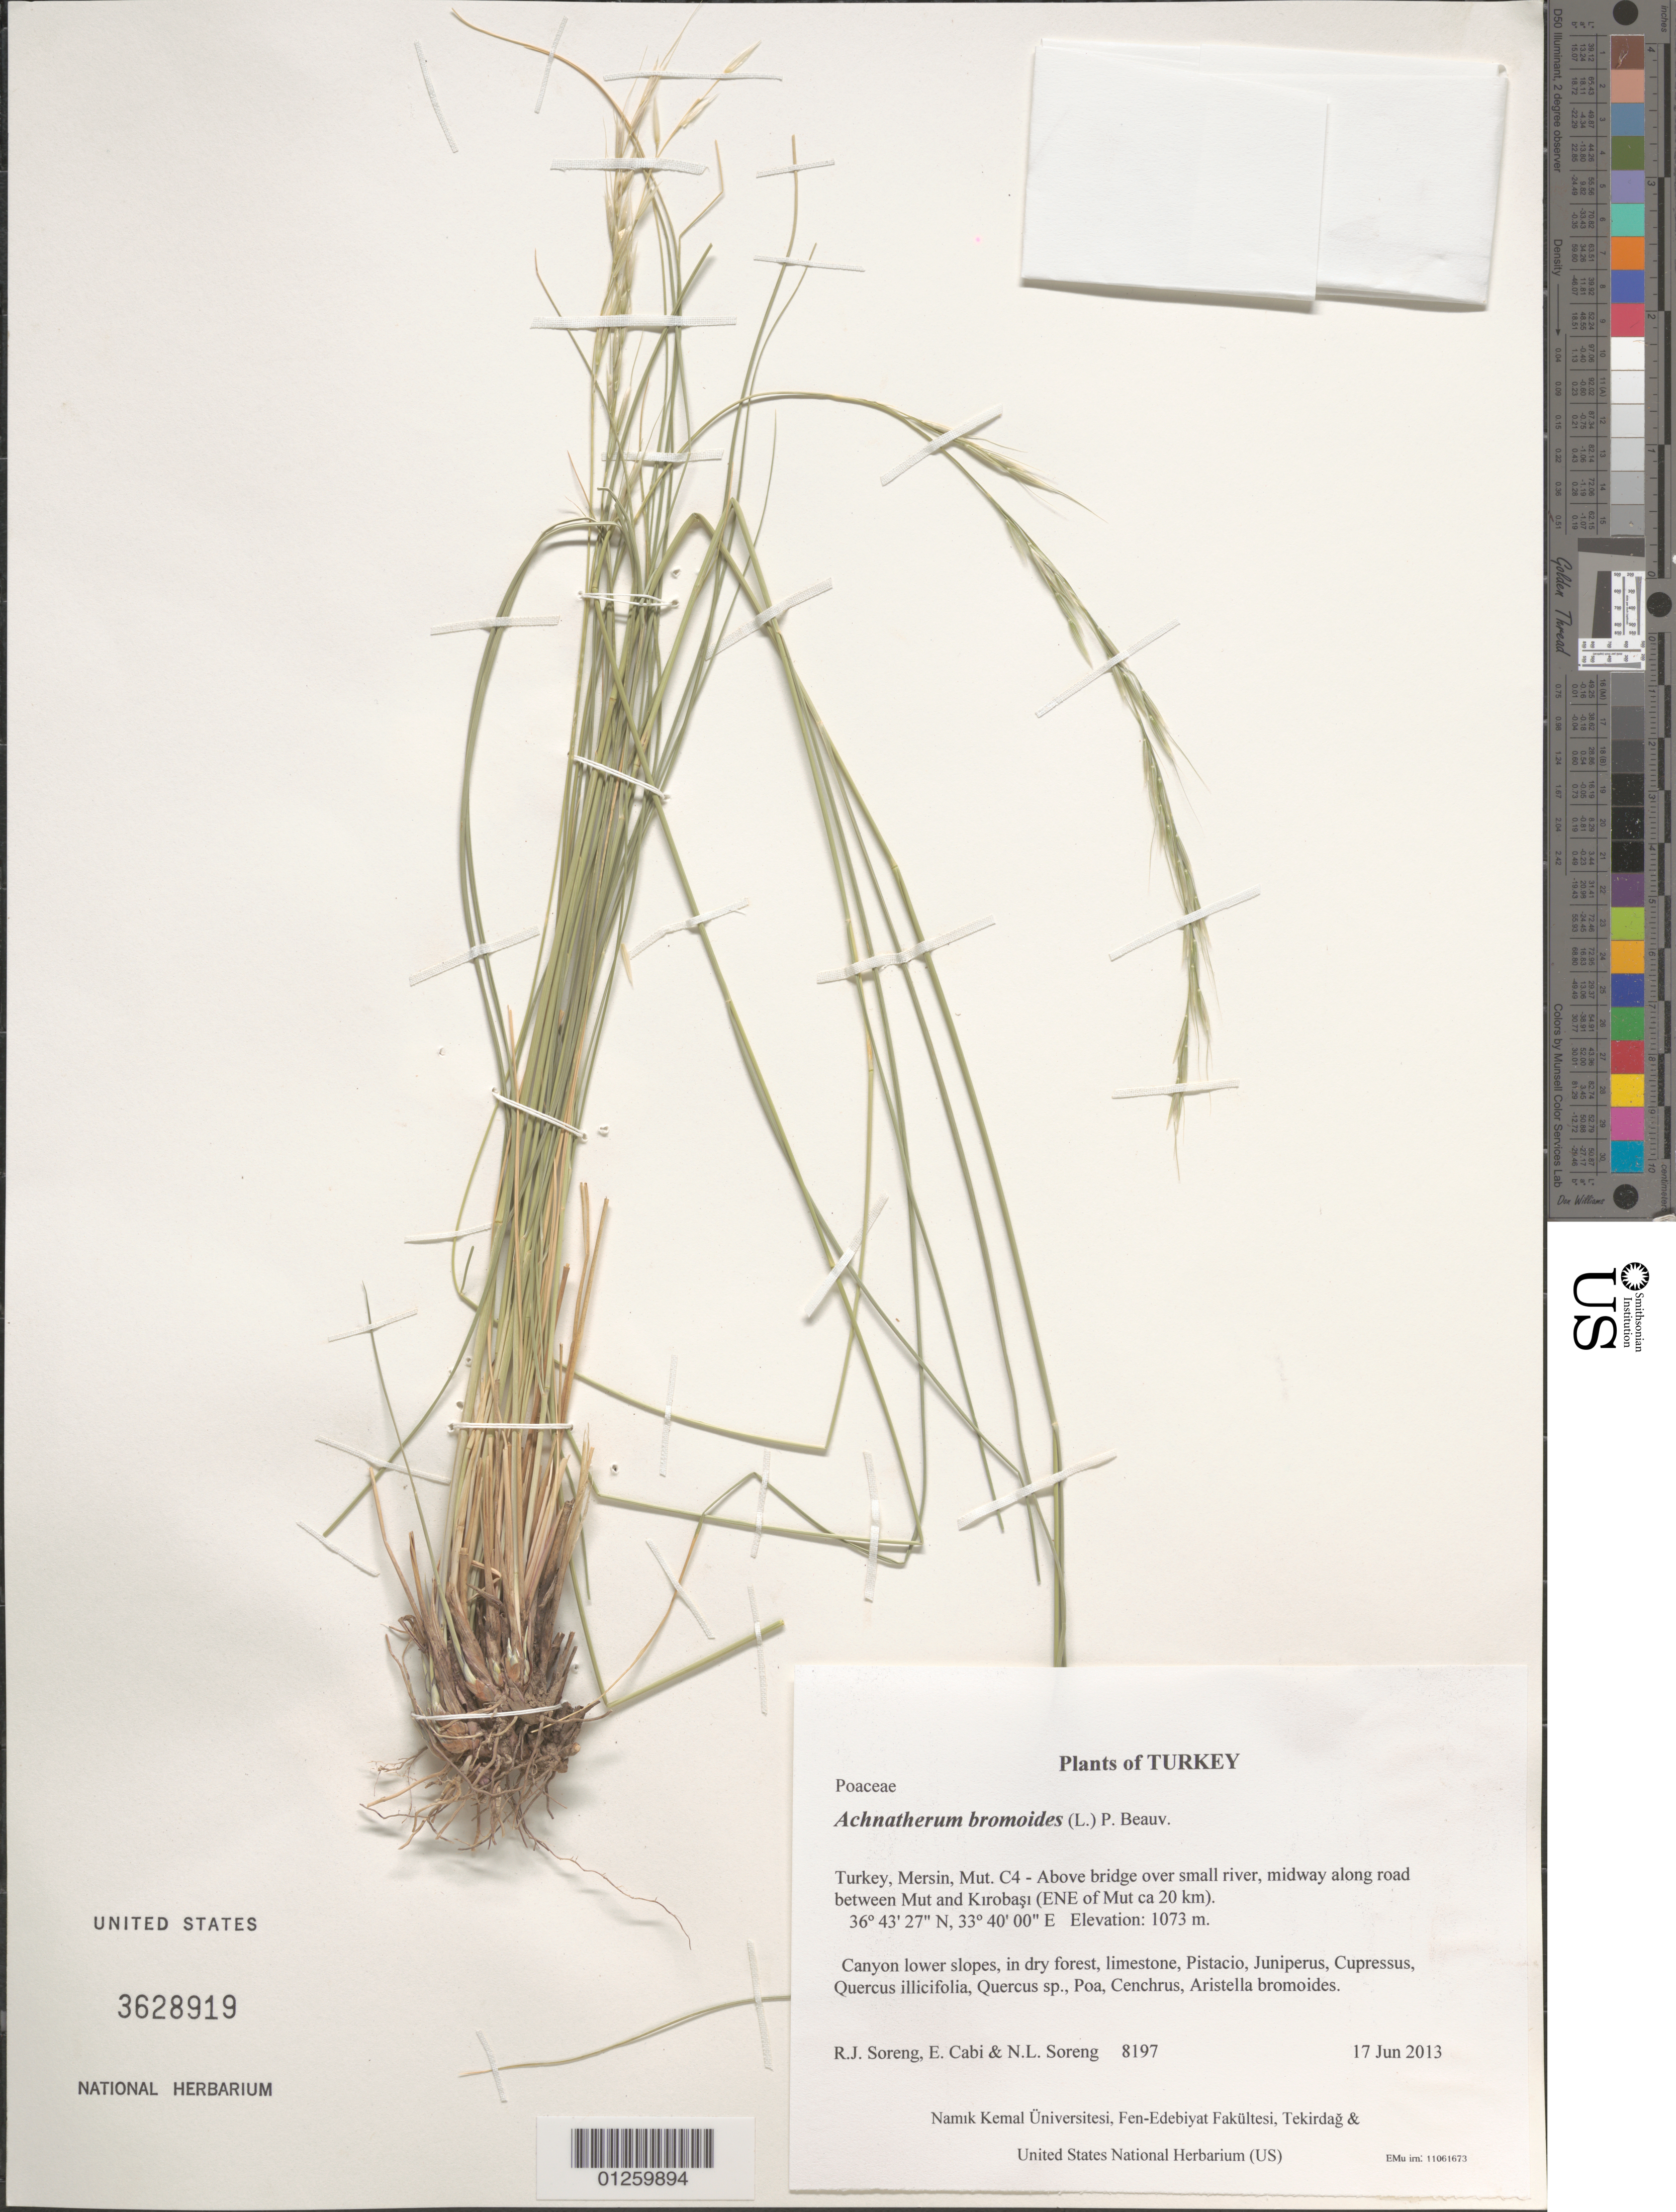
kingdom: Plantae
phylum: Tracheophyta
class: Liliopsida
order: Poales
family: Poaceae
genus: Achnatherum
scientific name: Achnatherum bromoides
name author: (L.) P. Beauv.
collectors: R. J. Soreng, E. Cabi & N. L. Soreng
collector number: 8197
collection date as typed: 2013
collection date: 2013-06-17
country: Turkey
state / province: Mersin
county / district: Mut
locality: C4 - Above bridge over small river, midway along road between Mut and Kirobasi (ENE of Mut ca 20 km)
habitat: Canyon lower slopes, in dry forest, limestone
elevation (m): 1073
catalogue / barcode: US 3628919